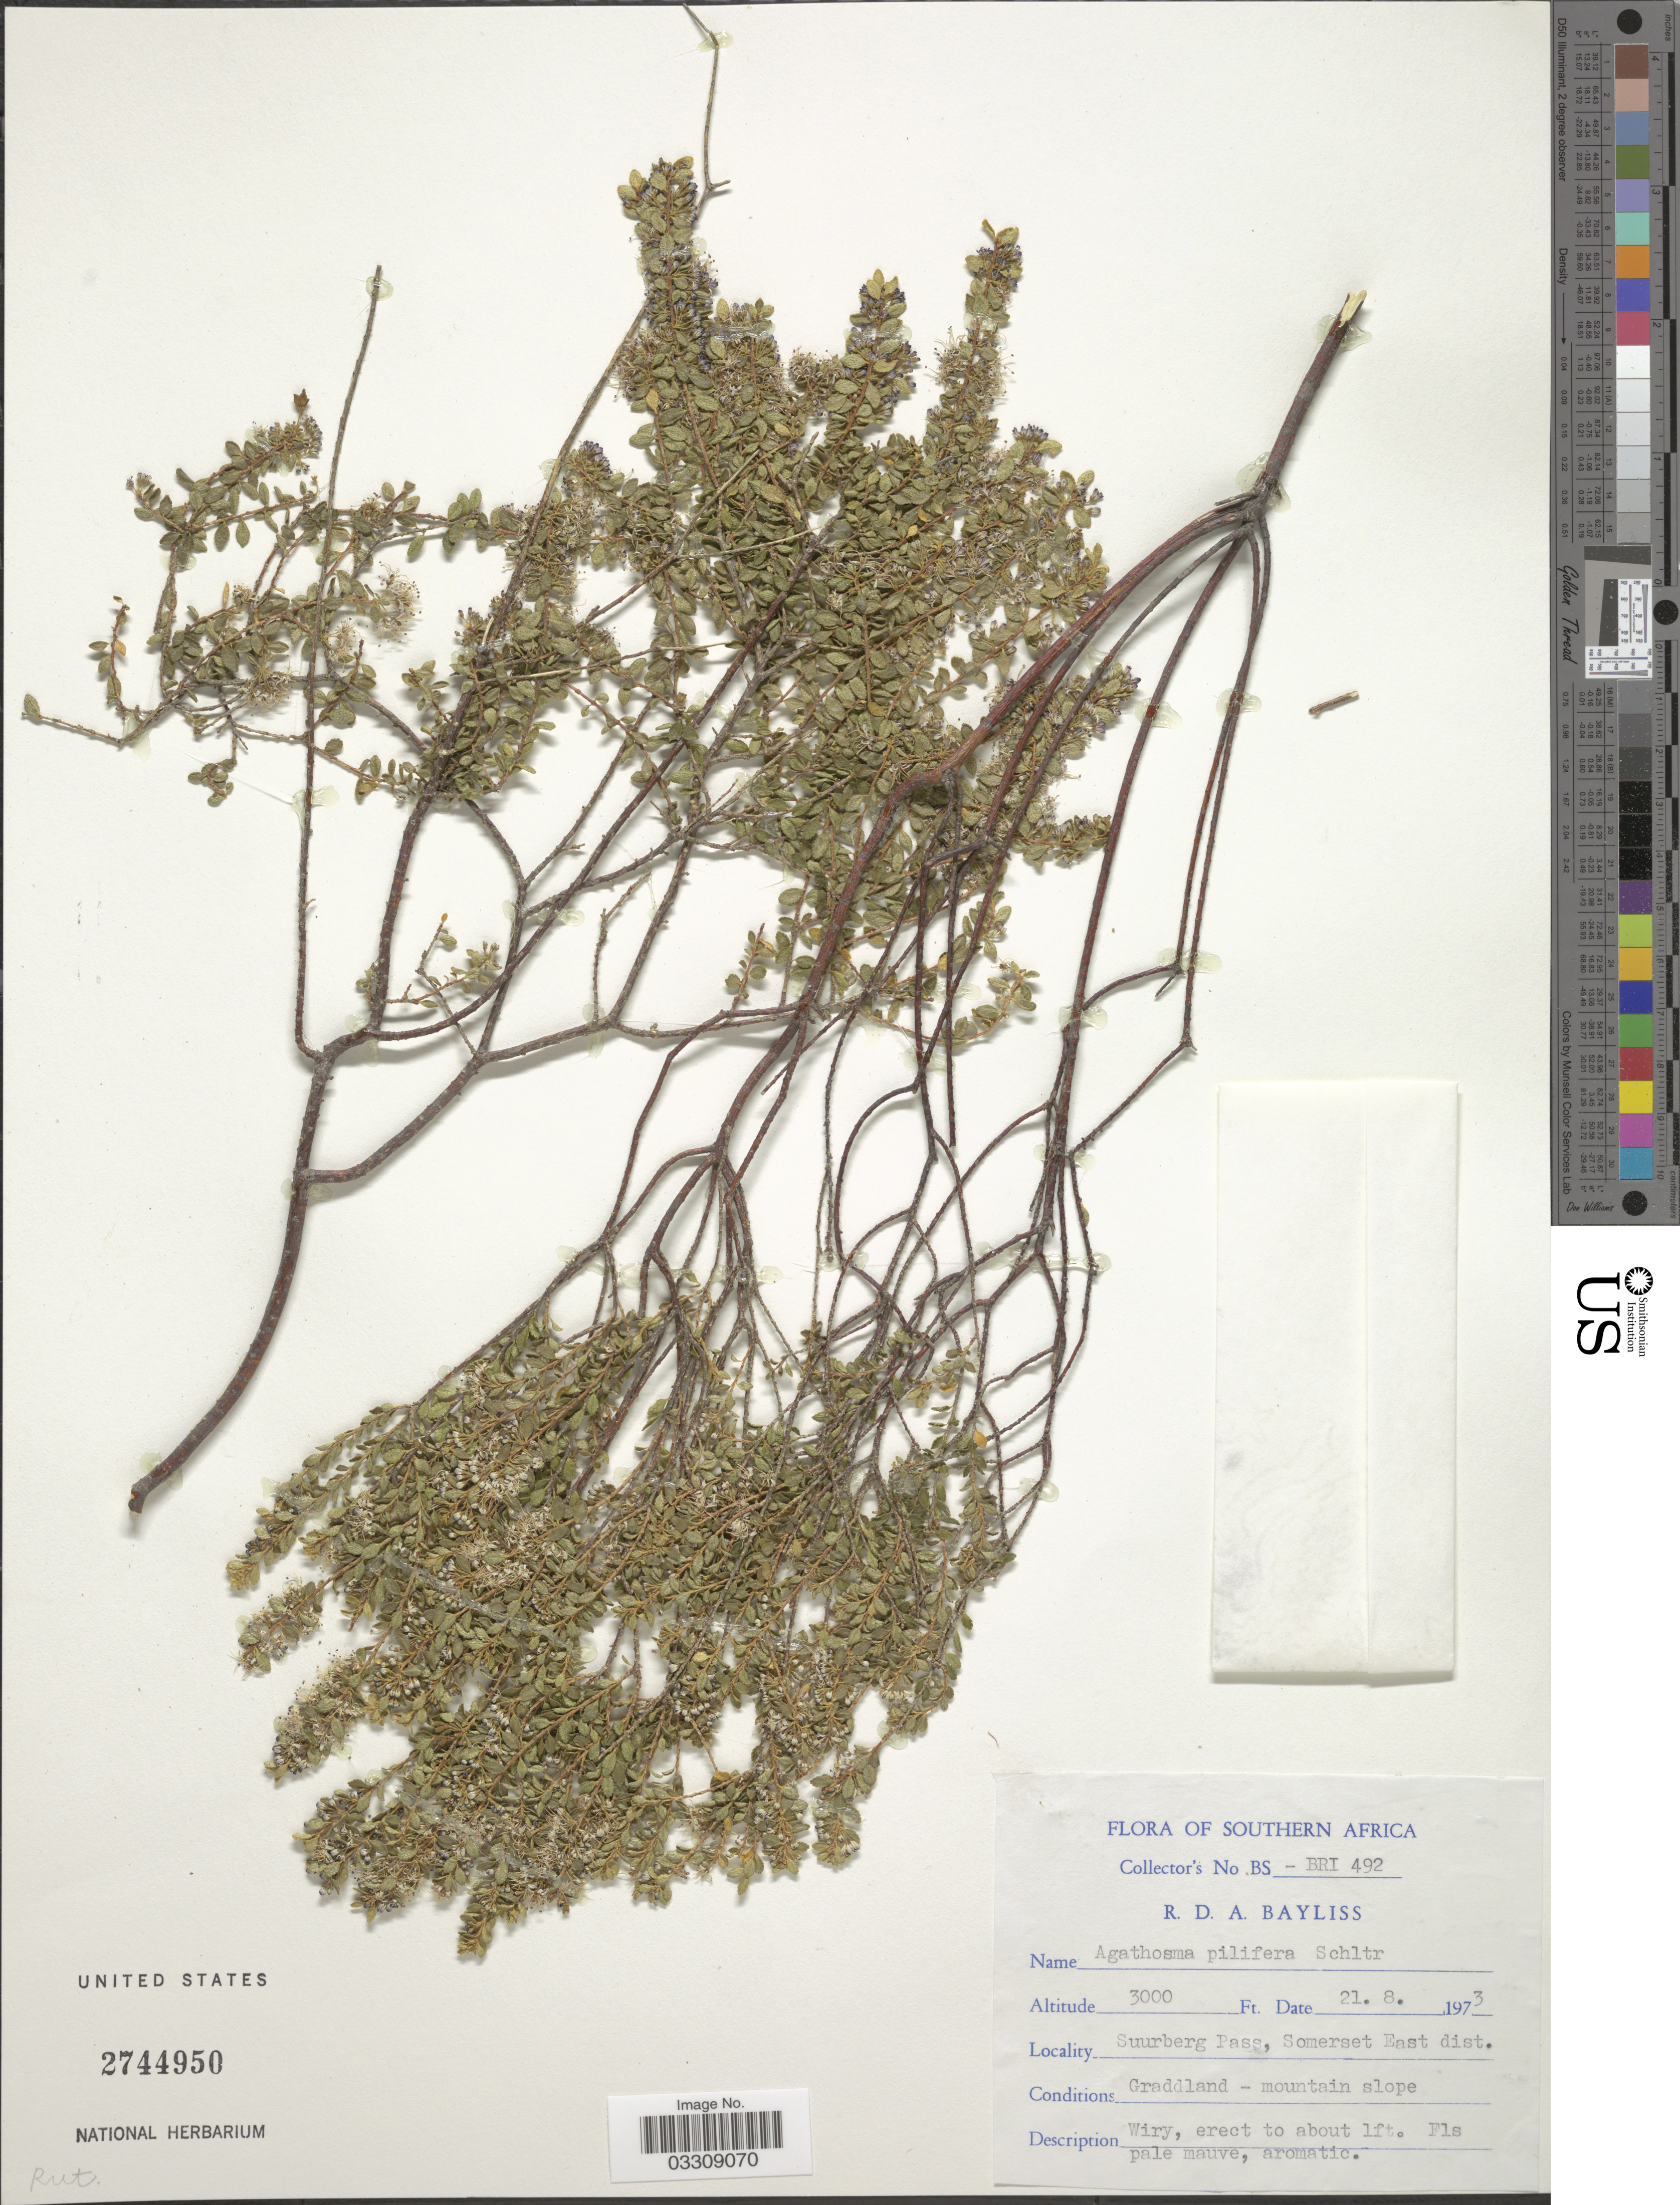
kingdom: Plantae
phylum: Tracheophyta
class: Magnoliopsida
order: Sapindales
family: Rutaceae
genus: Agathosma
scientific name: Agathosma pilifera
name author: Schltdl.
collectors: R. Bayliss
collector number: BS-BRI492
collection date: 1973-08-21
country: South Africa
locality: Southern Africa. Suurberg Pass, Somerset East dist.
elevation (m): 914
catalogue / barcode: US 2744950